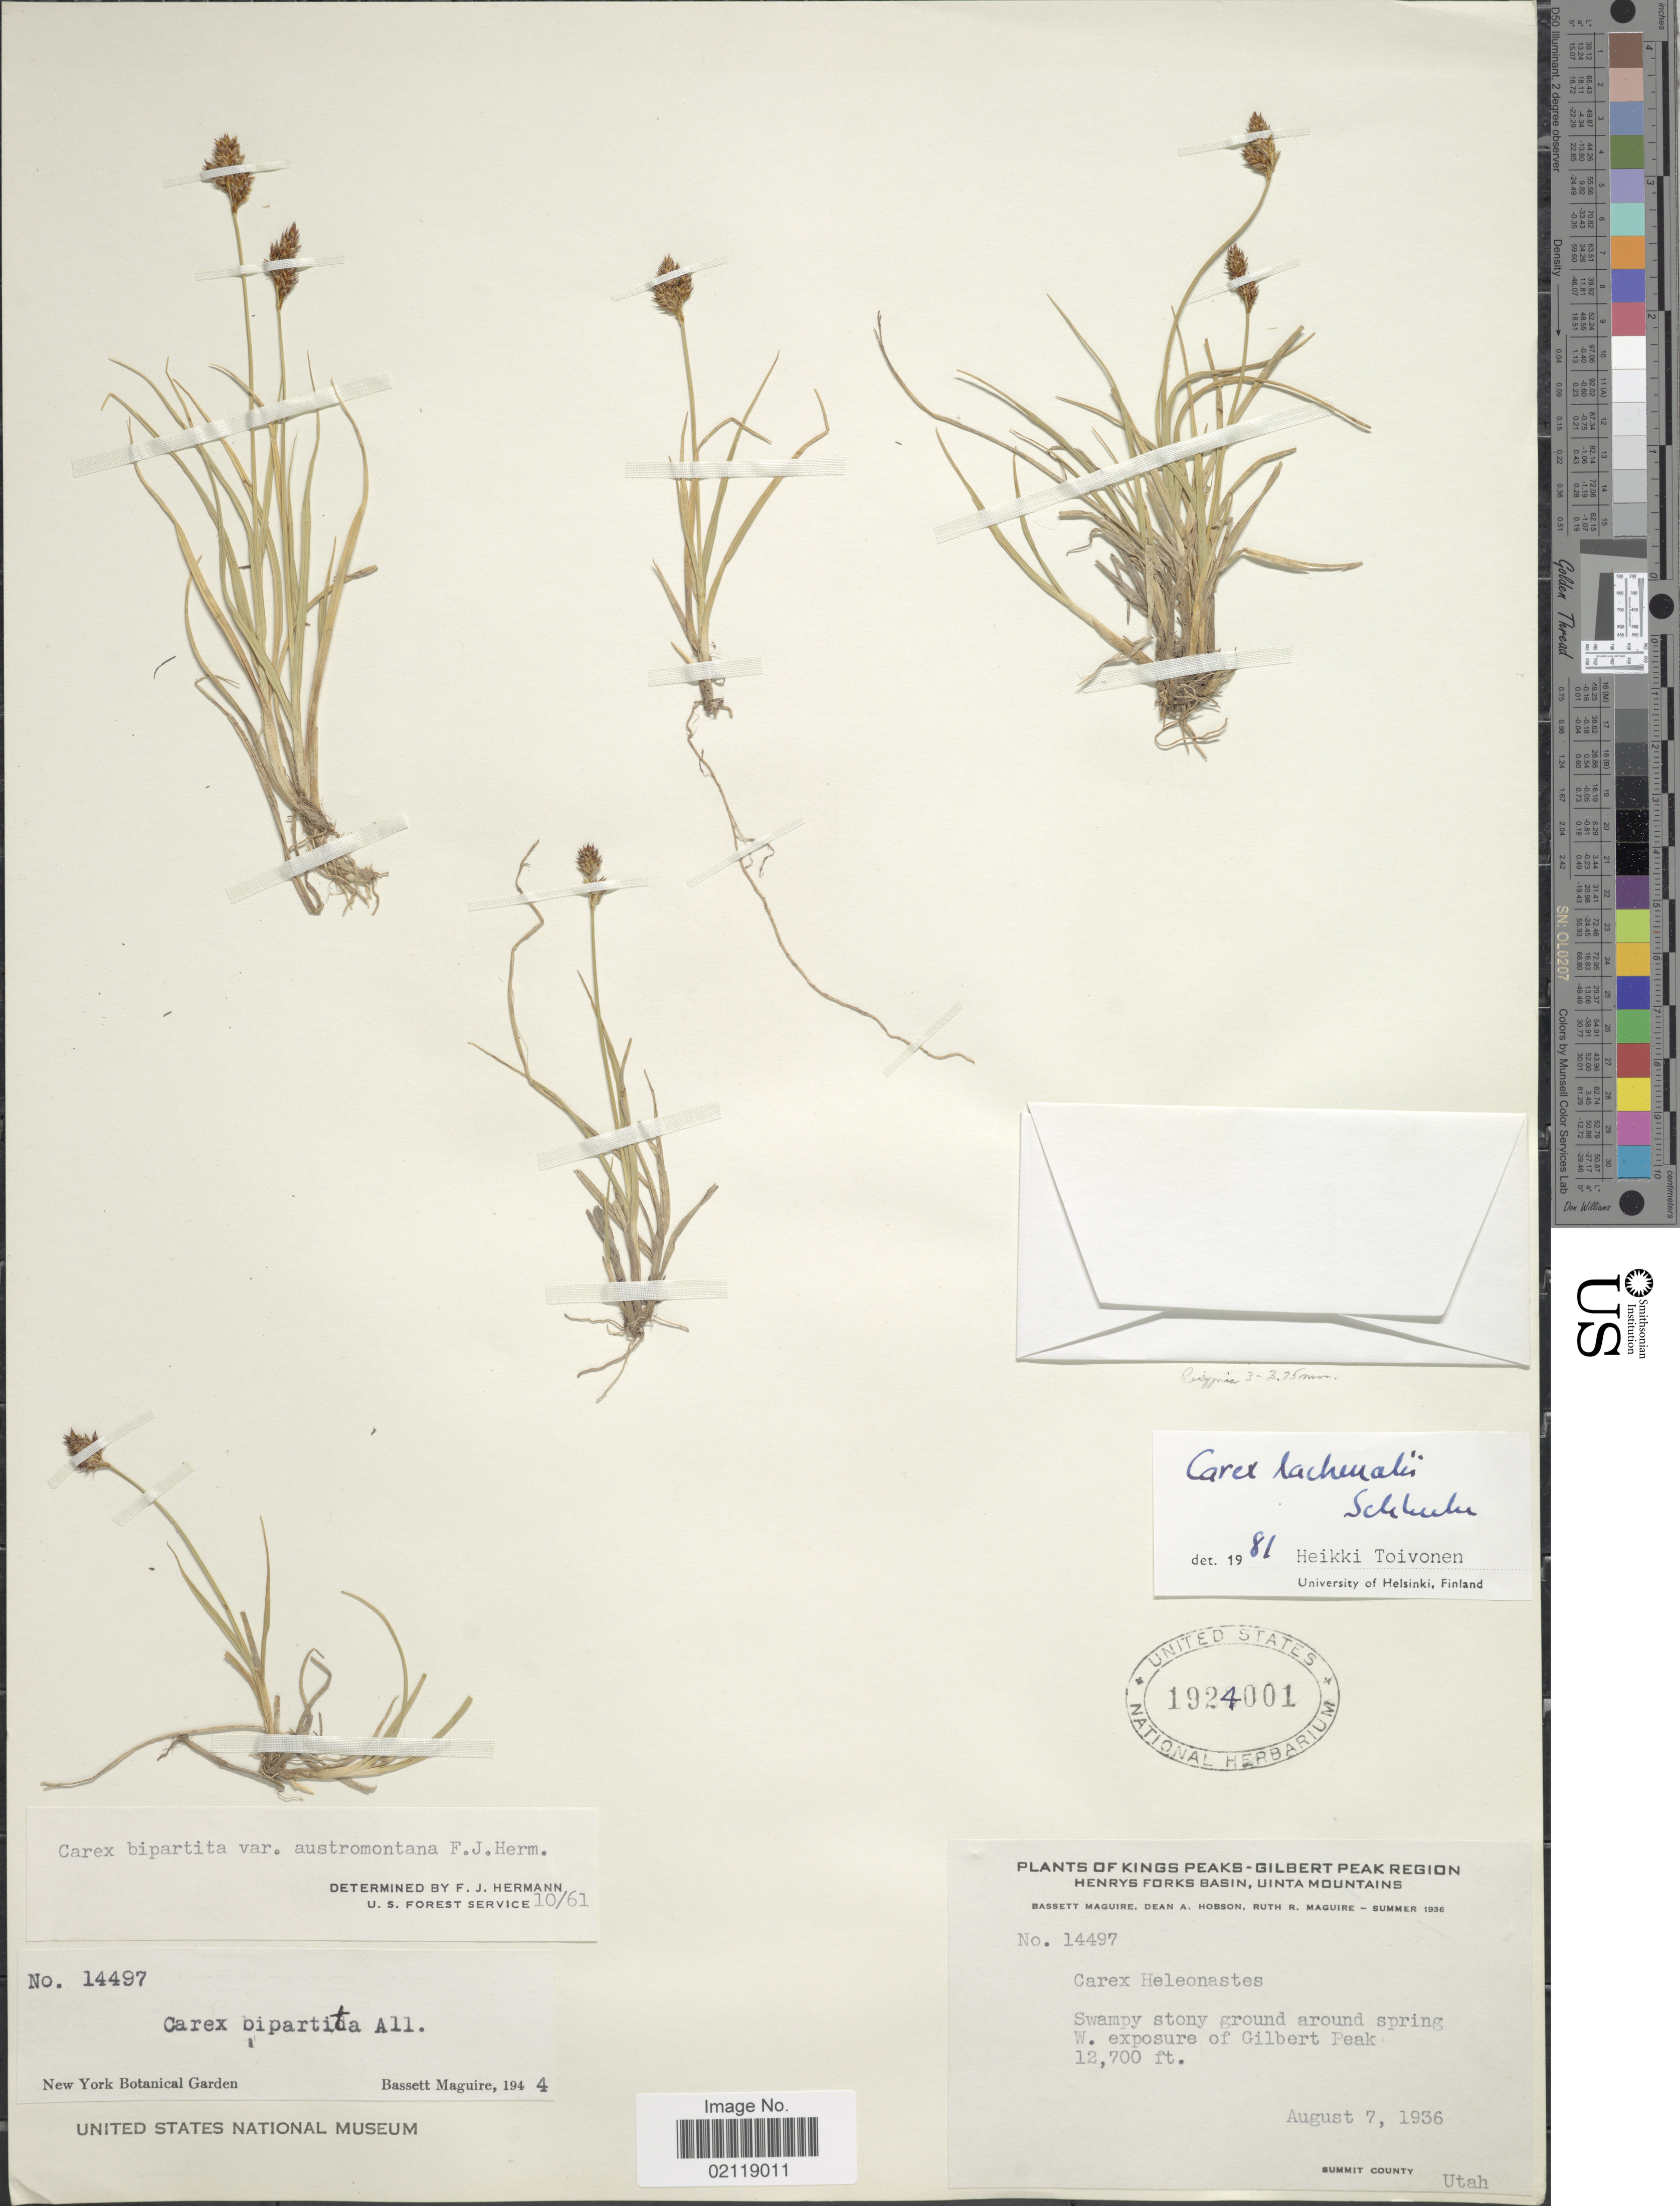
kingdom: Plantae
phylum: Tracheophyta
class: Liliopsida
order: Poales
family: Cyperaceae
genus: Carex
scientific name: Carex lachenalii subsp. lachenalii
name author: Schkuhr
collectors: B. Maguire, D. Hobson & R. R. Maguire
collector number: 14497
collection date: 1936-08-07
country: United States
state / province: Washington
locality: Kings Peaks - Gilbert Peak Region. Henrys Forks Basin, Uinta Mountains. Swampy stone ground around spring W. exposure of Gilbert Peak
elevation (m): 3871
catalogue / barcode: US 1924001